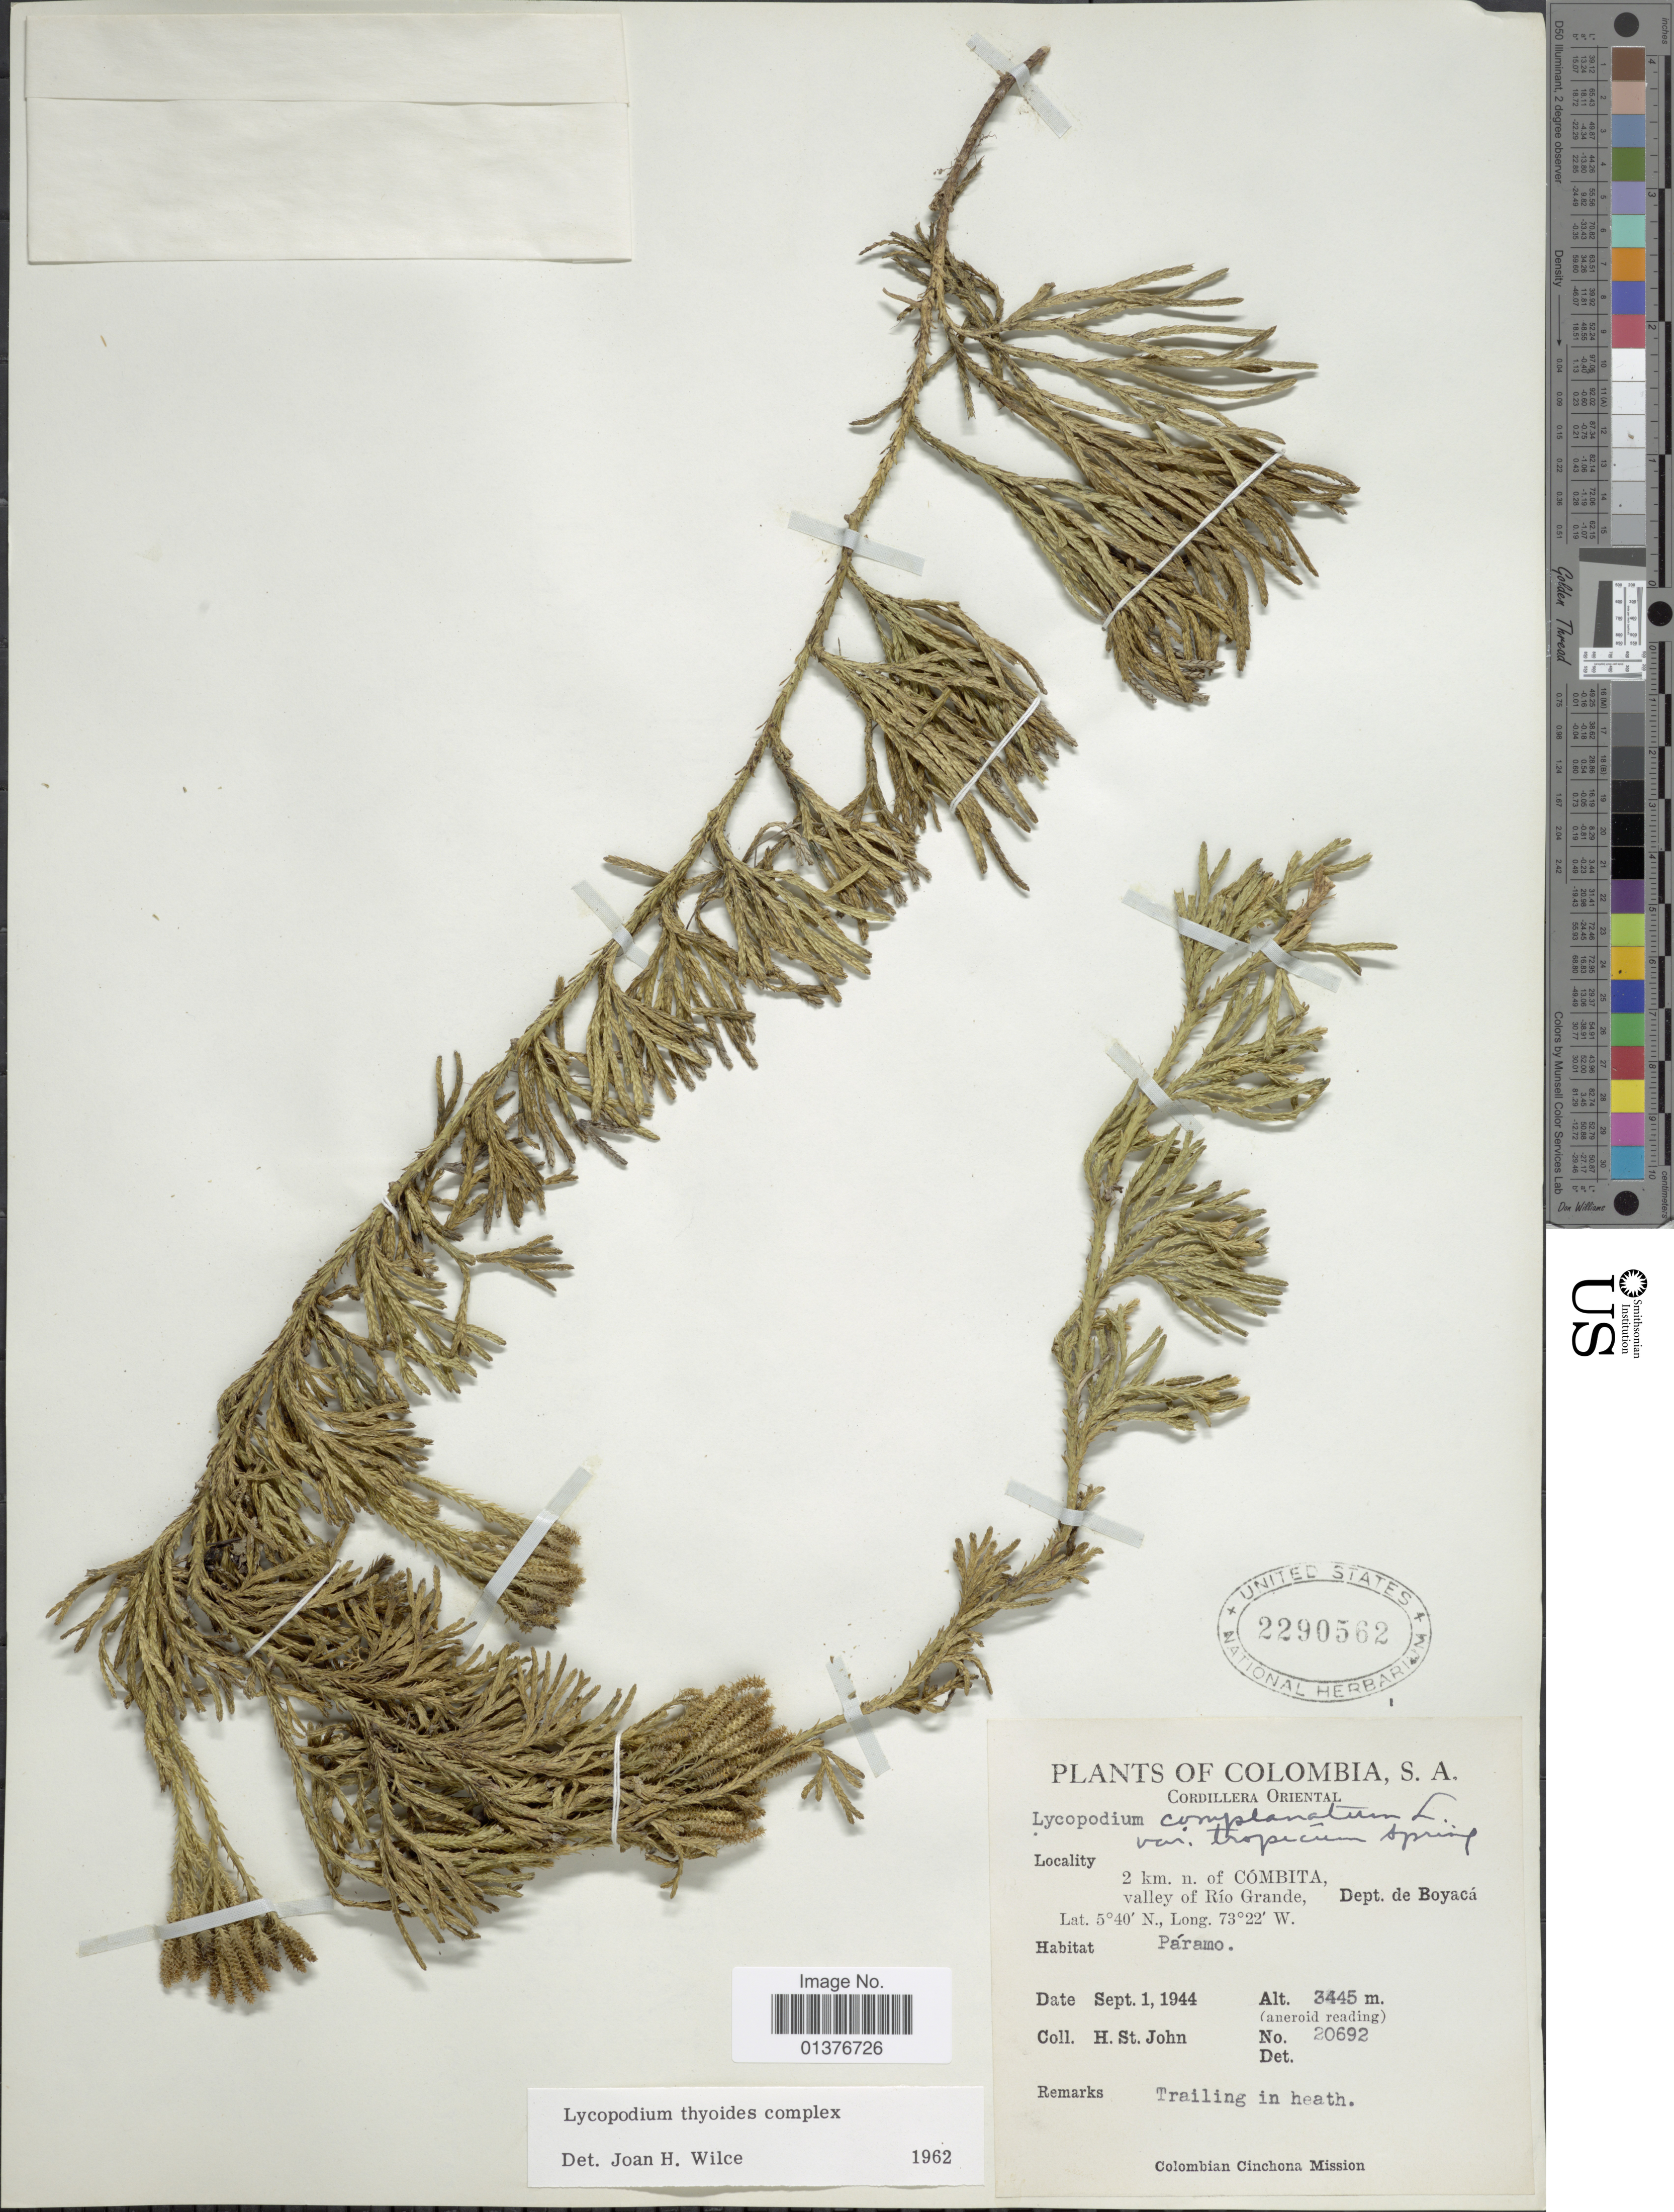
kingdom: Plantae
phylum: Tracheophyta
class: Lycopodiopsida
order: Lycopodiales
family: Lycopodiaceae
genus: Diphasiastrum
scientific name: Diphasiastrum thyoides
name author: (Humb. & Bonpl. ex Willd.) Holub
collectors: H. St. John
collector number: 20692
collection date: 1944-09-01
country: Colombia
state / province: Boyacá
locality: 2km n. of Cómbita, valley of Rio Grande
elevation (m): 3445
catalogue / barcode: US 2290562